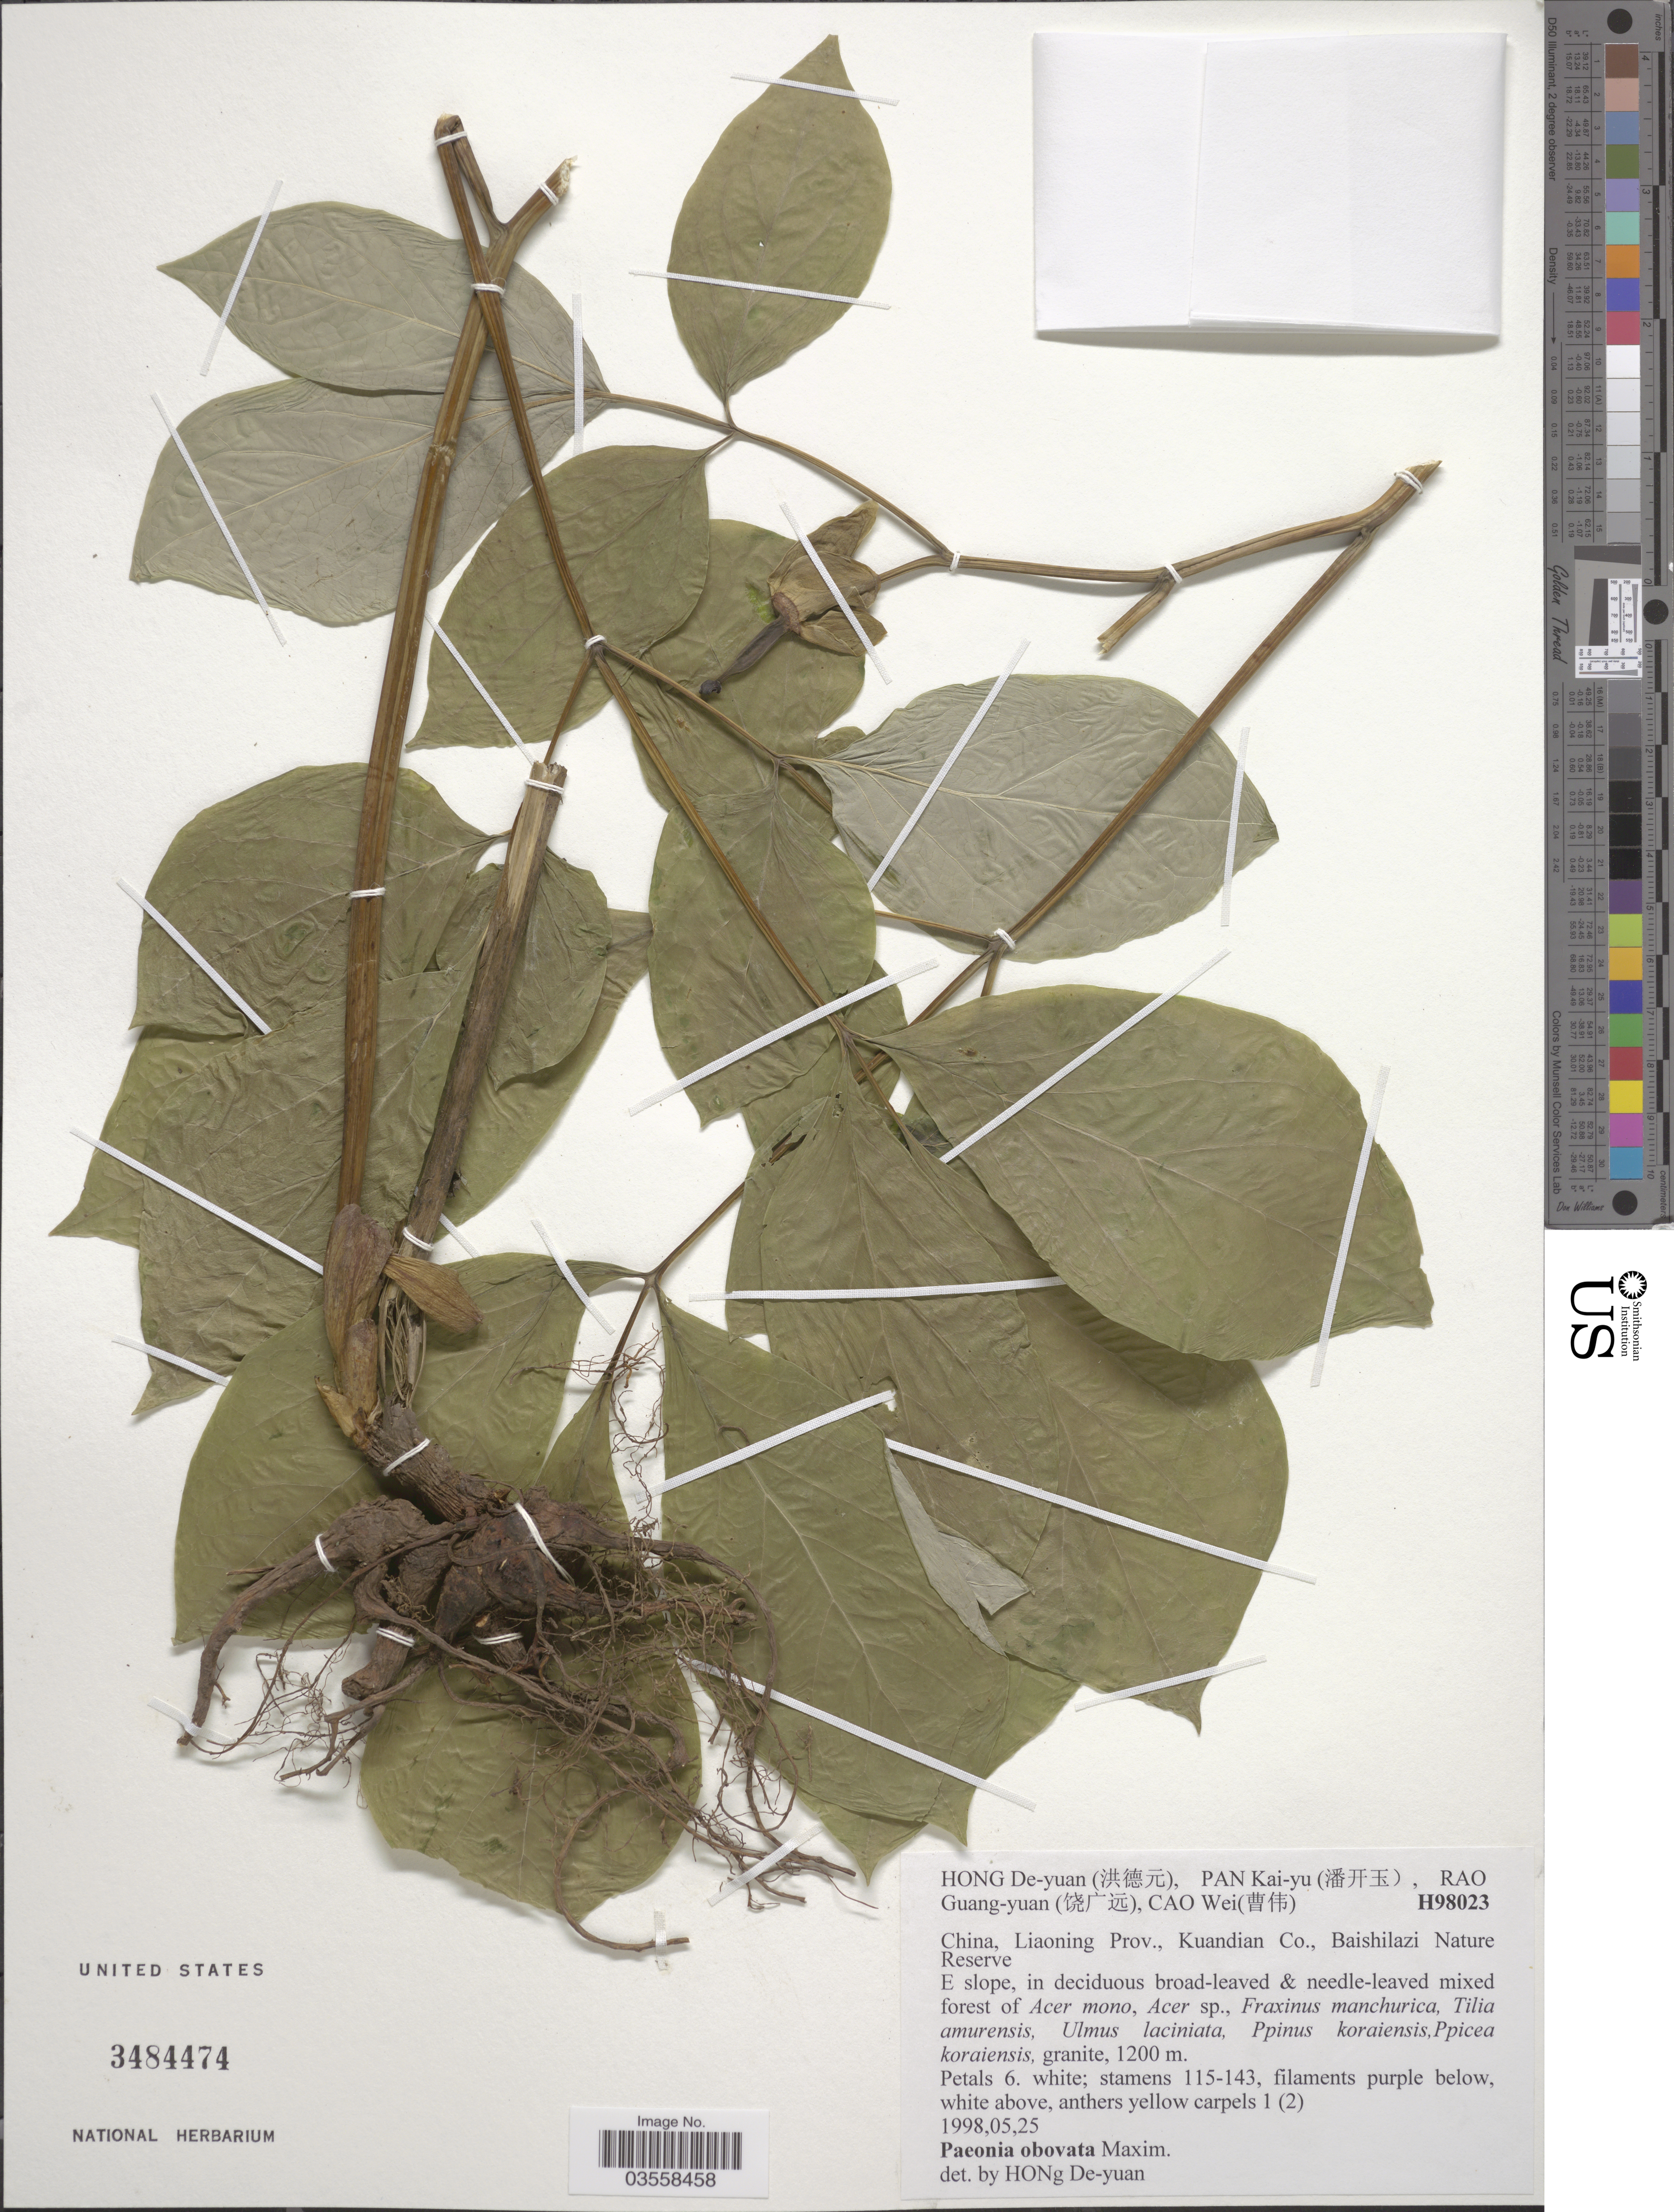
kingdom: Plantae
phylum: Tracheophyta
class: Magnoliopsida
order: Saxifragales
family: Paeoniaceae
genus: Paeonia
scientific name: Paeonia obovata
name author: Maxim.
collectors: D.-Y. Hong, K. Pan, Rao Guang-yuan & Cao Wei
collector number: H98023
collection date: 1998-05-25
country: China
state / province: Liaoning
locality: Kuandian Co., Baishilazi Nature Reserve.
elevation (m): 1200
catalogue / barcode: US 3484474